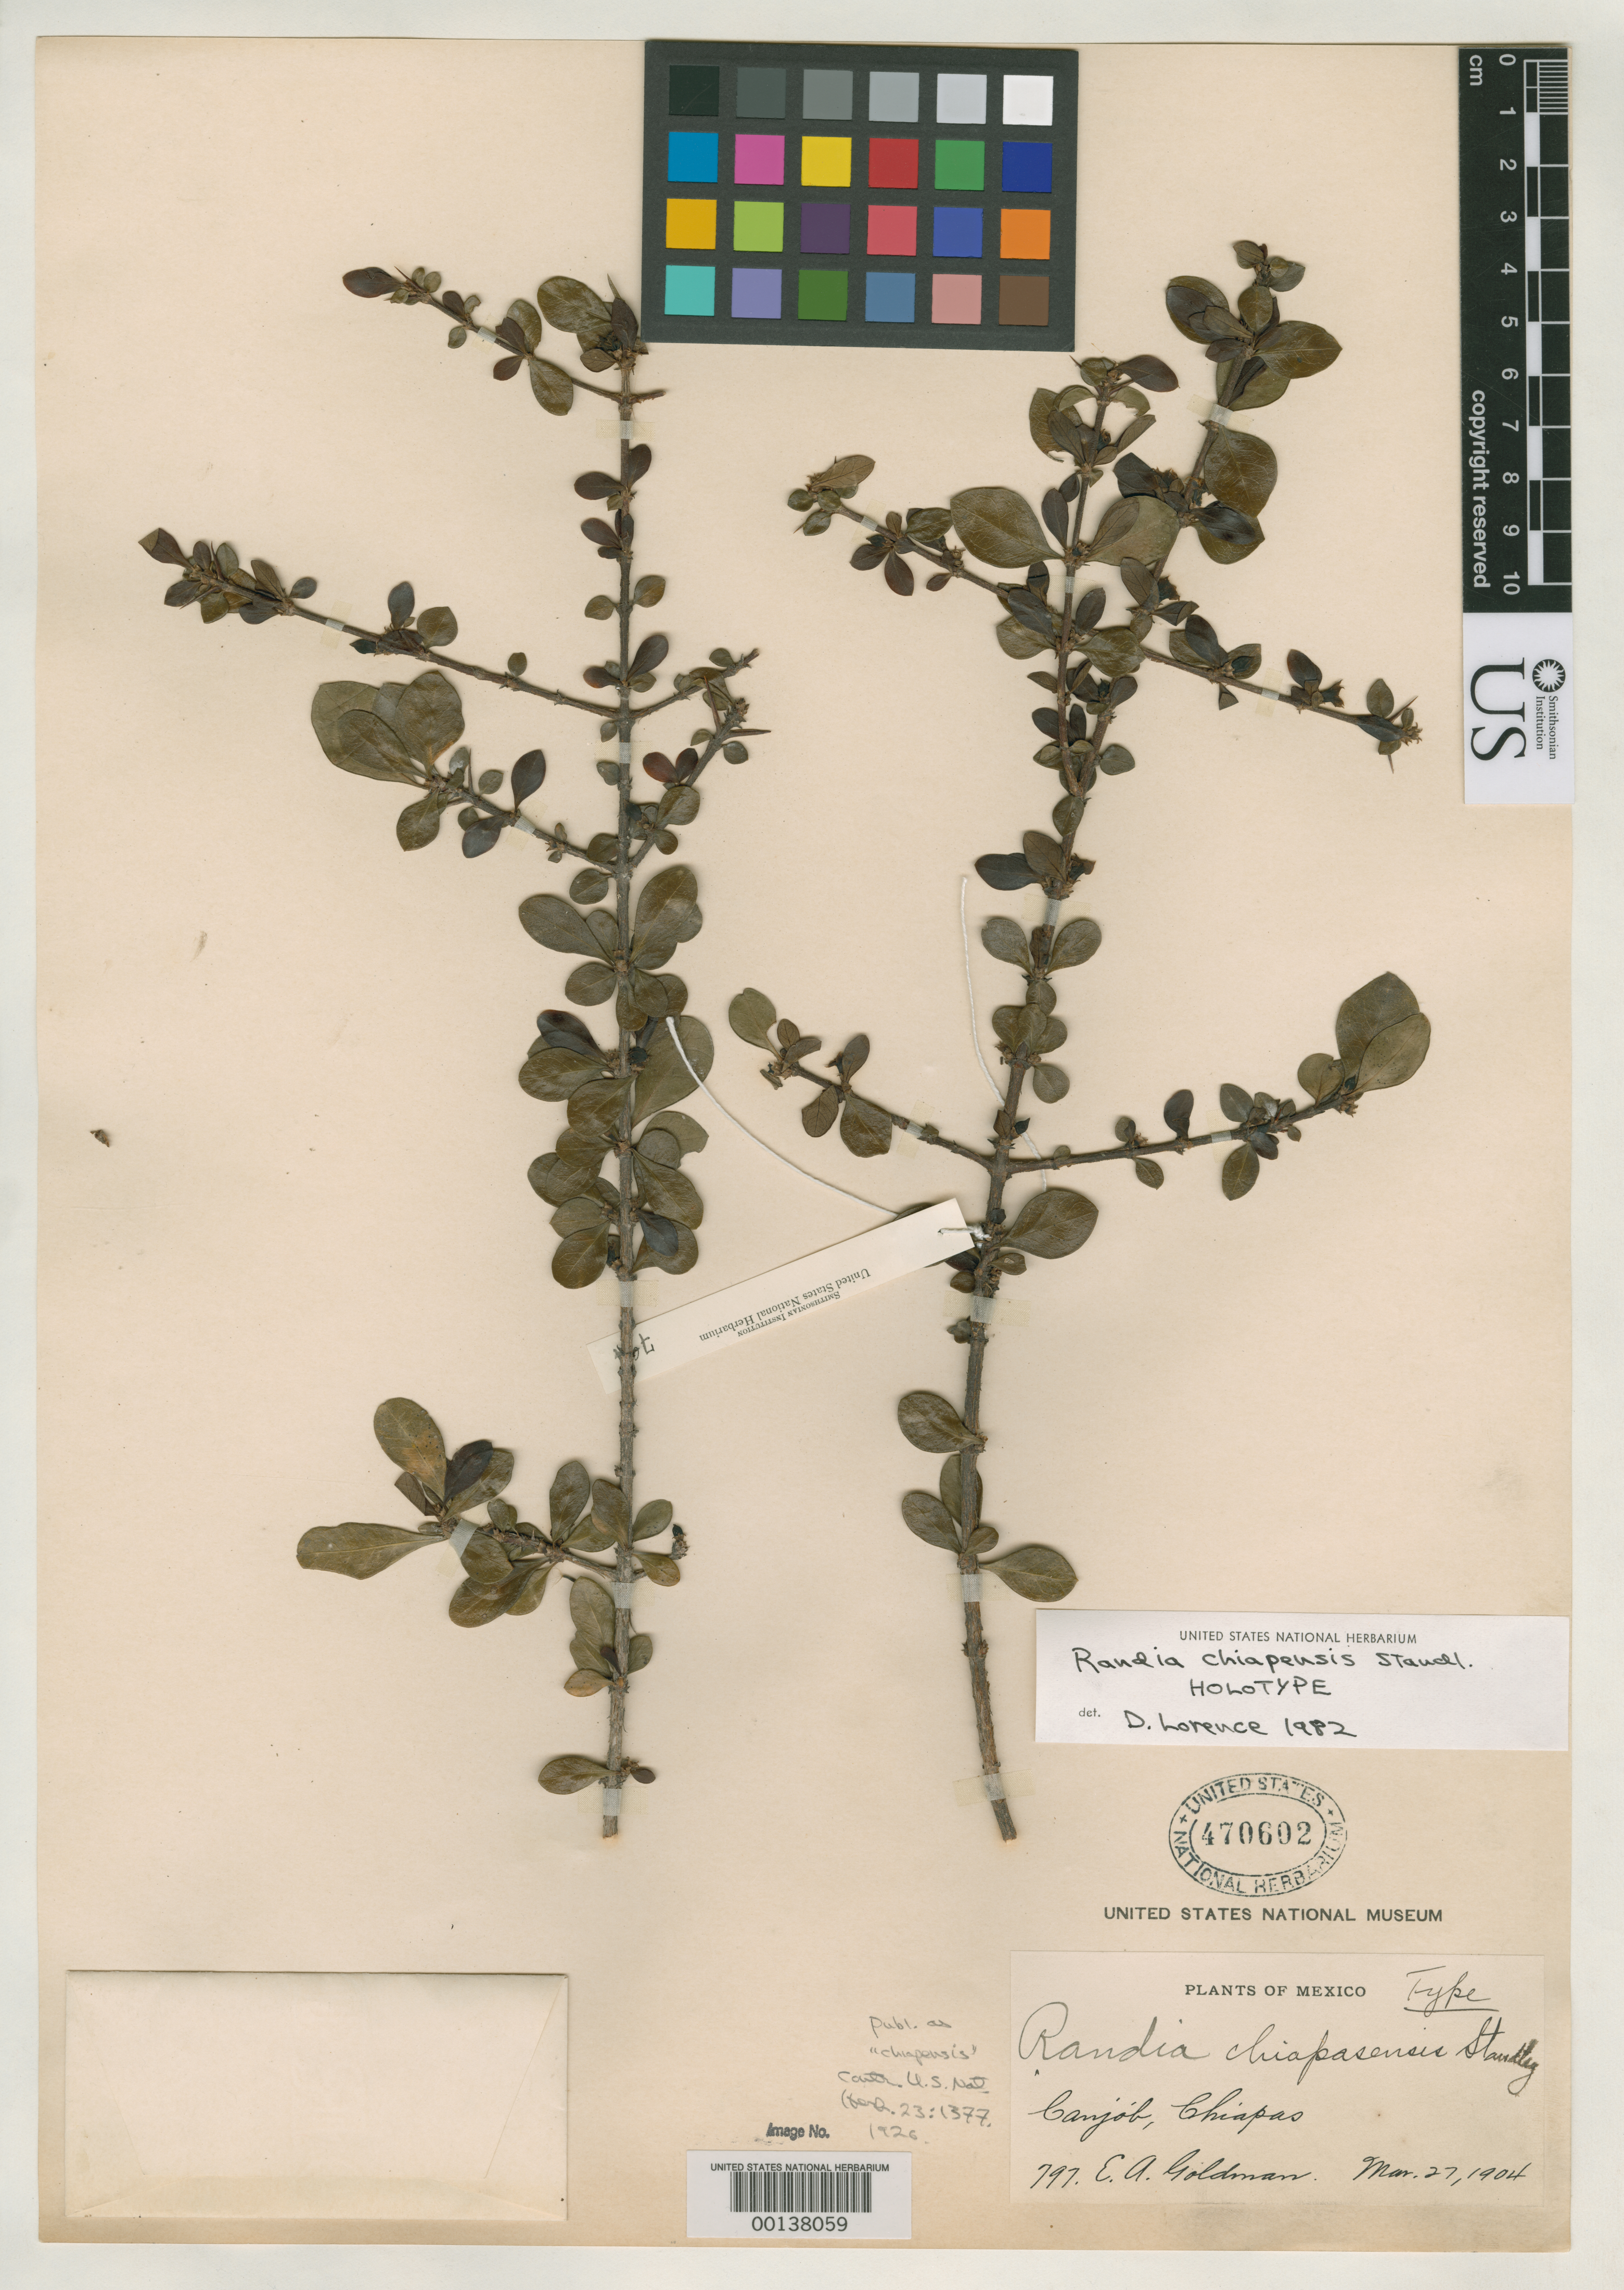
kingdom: Plantae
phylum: Tracheophyta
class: Magnoliopsida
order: Gentianales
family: Rubiaceae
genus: Randia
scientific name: Randia chiapensis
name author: Standl.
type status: Holotype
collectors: E. A. Goldman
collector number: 797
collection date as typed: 27 Mar 1904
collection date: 1904-03-27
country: Mexico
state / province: Chiapas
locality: Canjob.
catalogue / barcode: US 470602